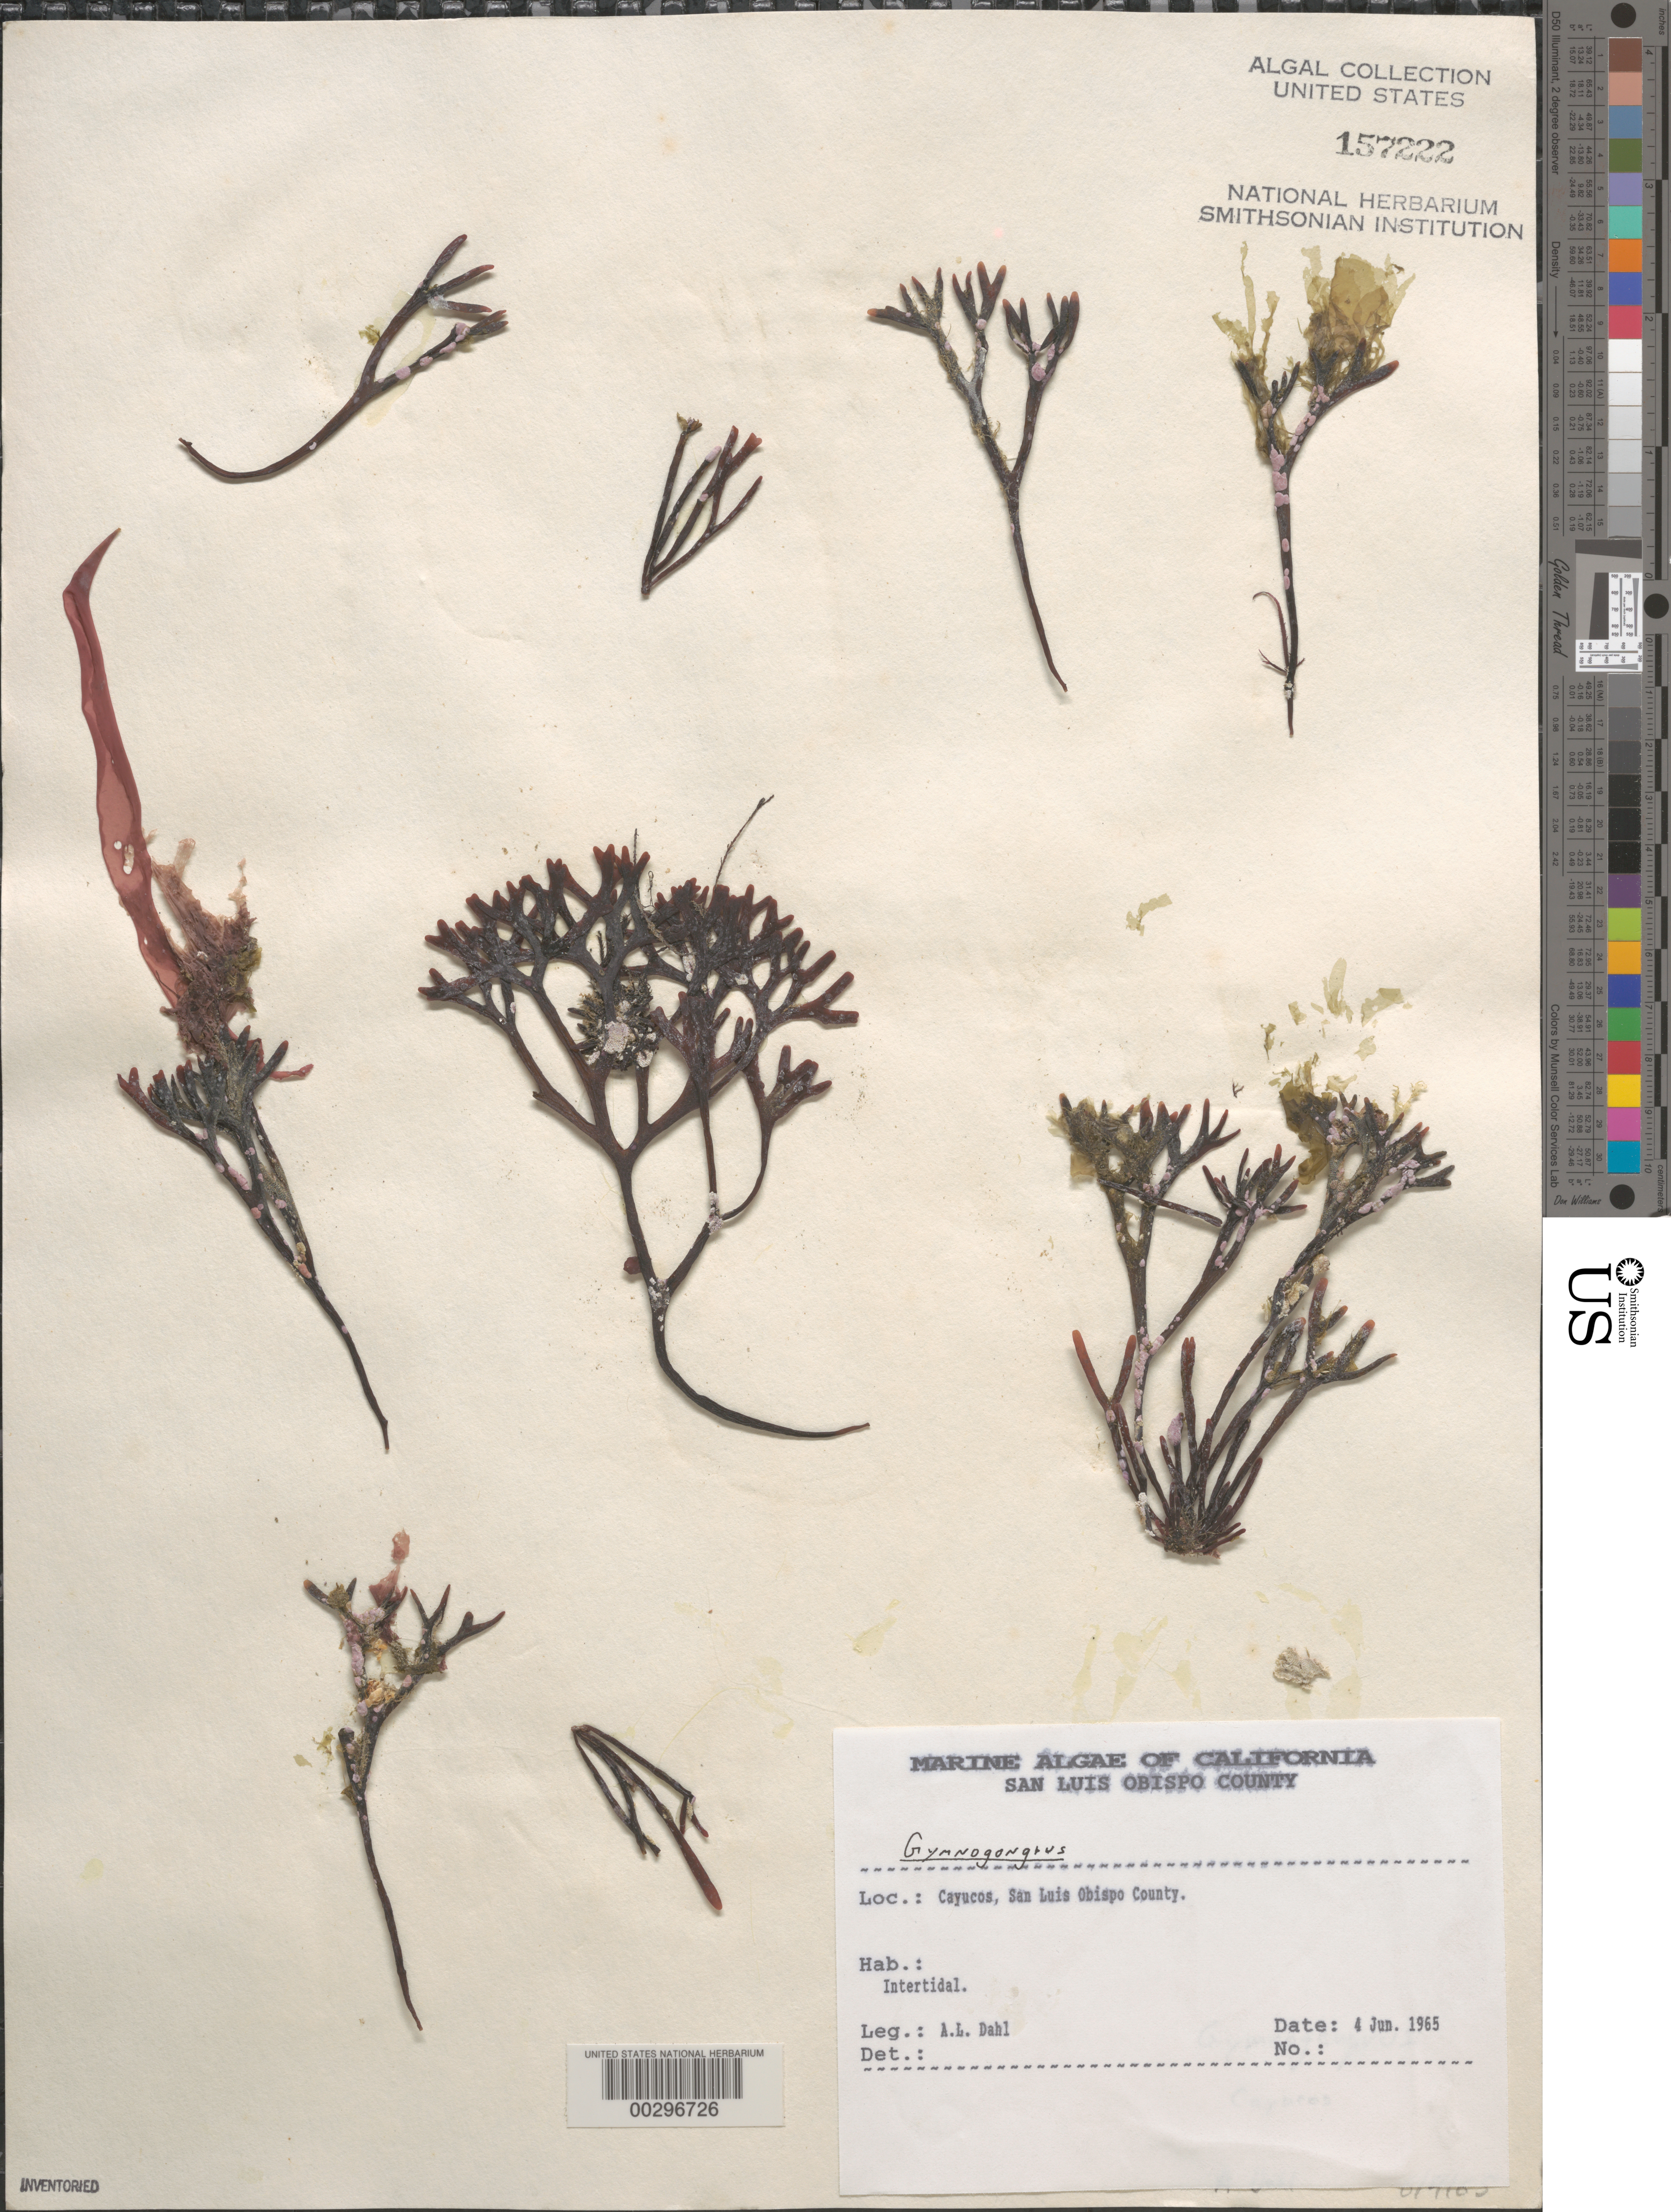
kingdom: Plantae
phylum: Rhodophyta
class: Florideophyceae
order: Gigartinales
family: Phyllophoraceae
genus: Gymnogongrus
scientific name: Gymnogongrus sp.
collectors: A. Dahl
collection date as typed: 04 Jun 1965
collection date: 1965-06-04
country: United States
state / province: California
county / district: San Luis Obispo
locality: Cayucos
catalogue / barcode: US 157222